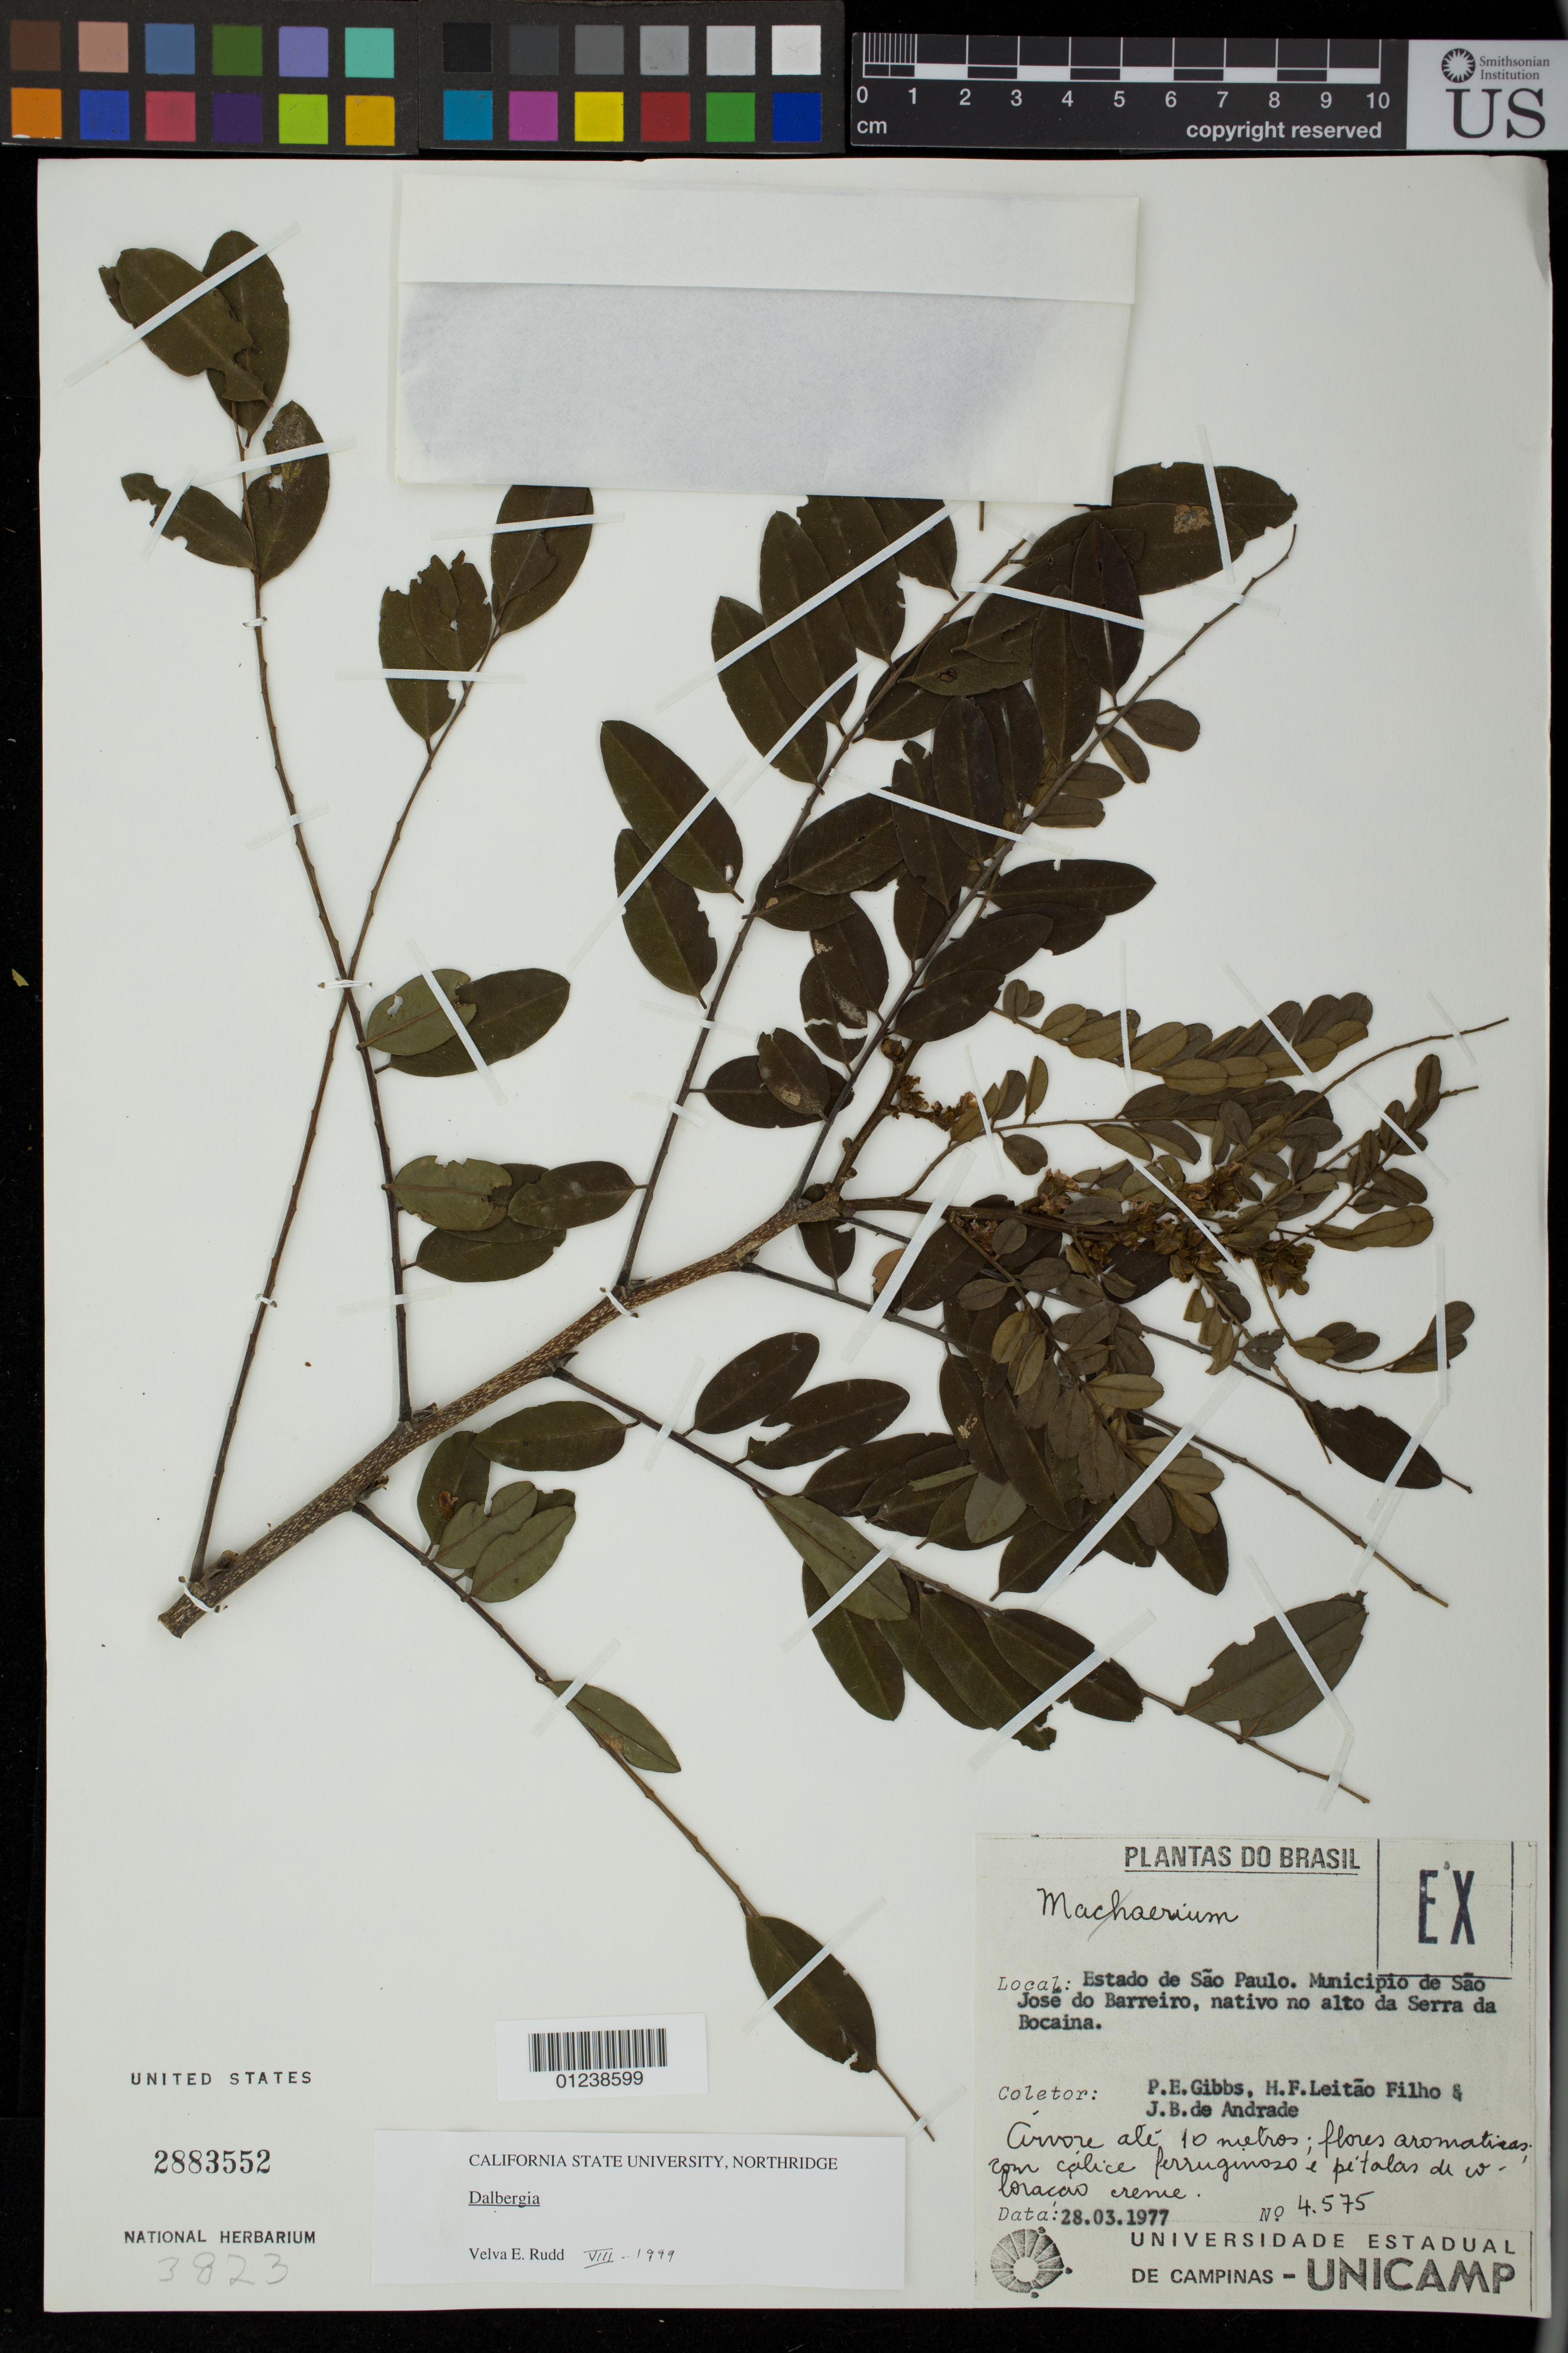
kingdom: Plantae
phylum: Tracheophyta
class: Magnoliopsida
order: Fabales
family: Fabaceae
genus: Dalbergia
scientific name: Dalbergia sp.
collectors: P. E. Gibbs, H. Leitao Filho & J. Andrade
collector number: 4575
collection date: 1977-03-28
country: Brazil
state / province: Sao Paulo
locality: Municipio de Sao Jose do Barreiro, nativo no alto da Serra de Bocaina.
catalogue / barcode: US 2883552